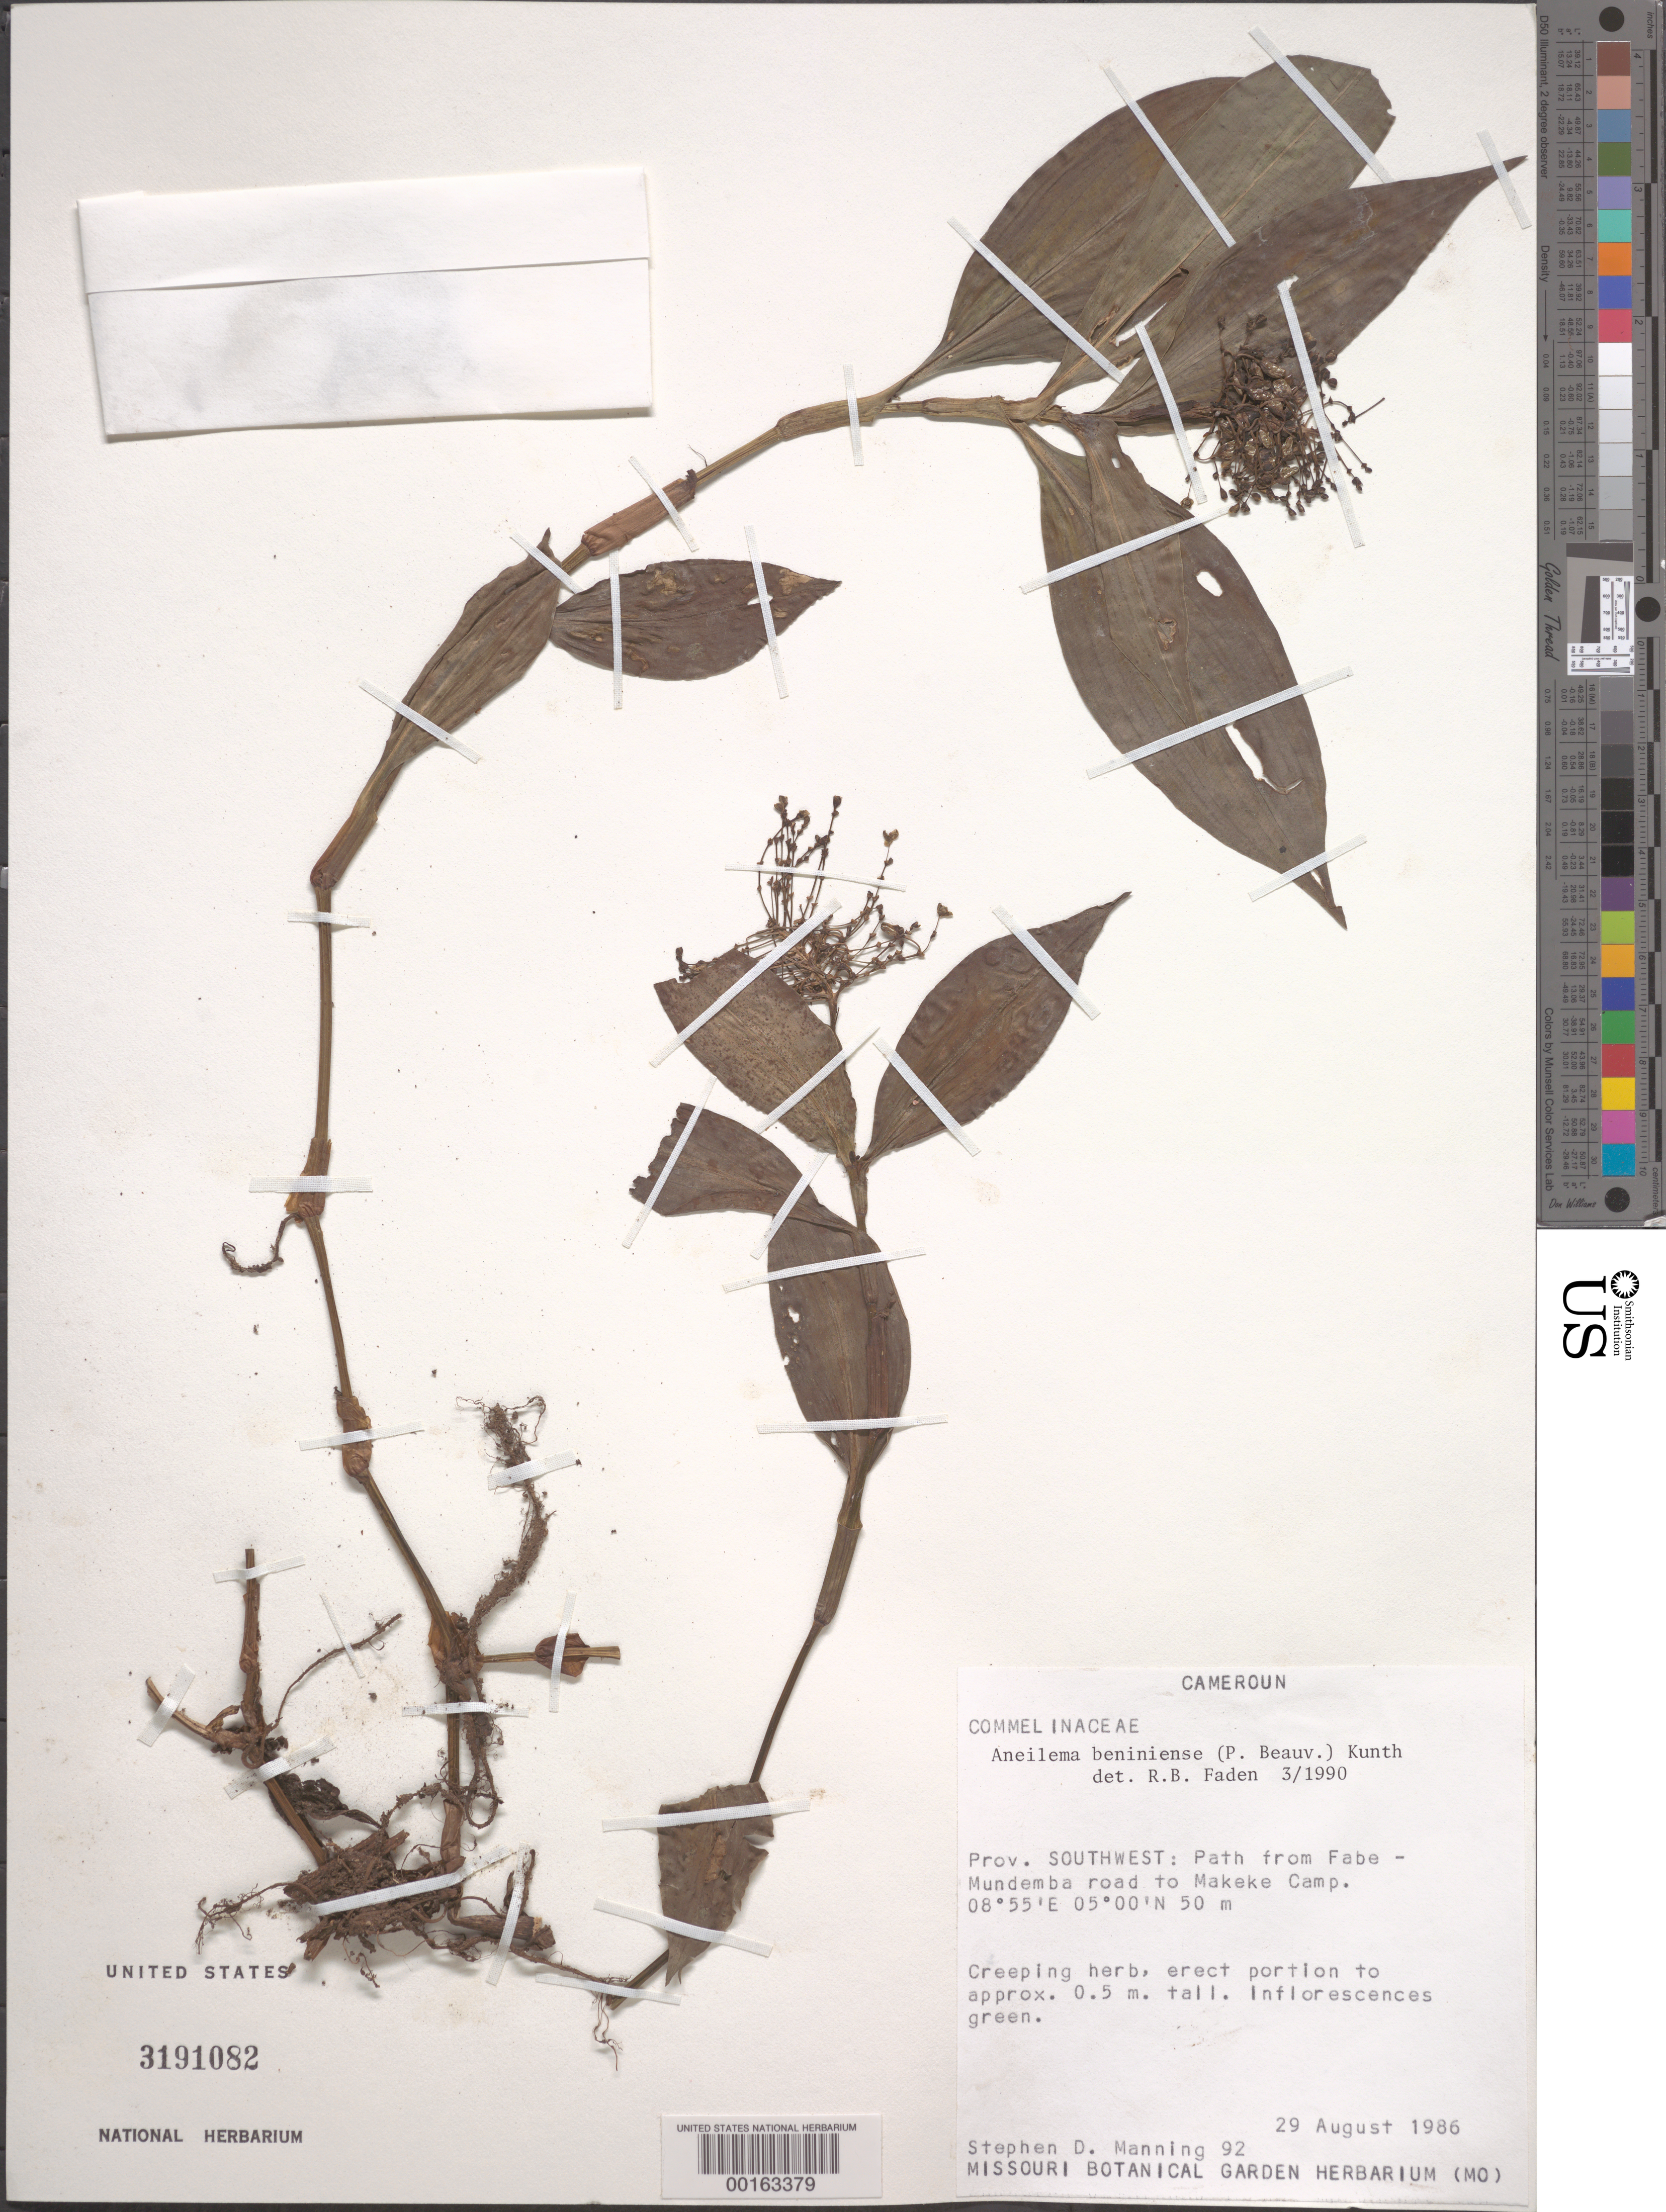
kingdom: Plantae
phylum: Tracheophyta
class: Liliopsida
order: Commelinales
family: Commelinaceae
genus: Aneilema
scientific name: Aneilema beniniense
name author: (P. Beauv.) Kunth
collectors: S. Manning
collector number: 92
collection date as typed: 29 Aug 1986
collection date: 1986-08-29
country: Cameroon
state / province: Sud-Ouest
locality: From bave-mundemba road to makeke camp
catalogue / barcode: US 3191082